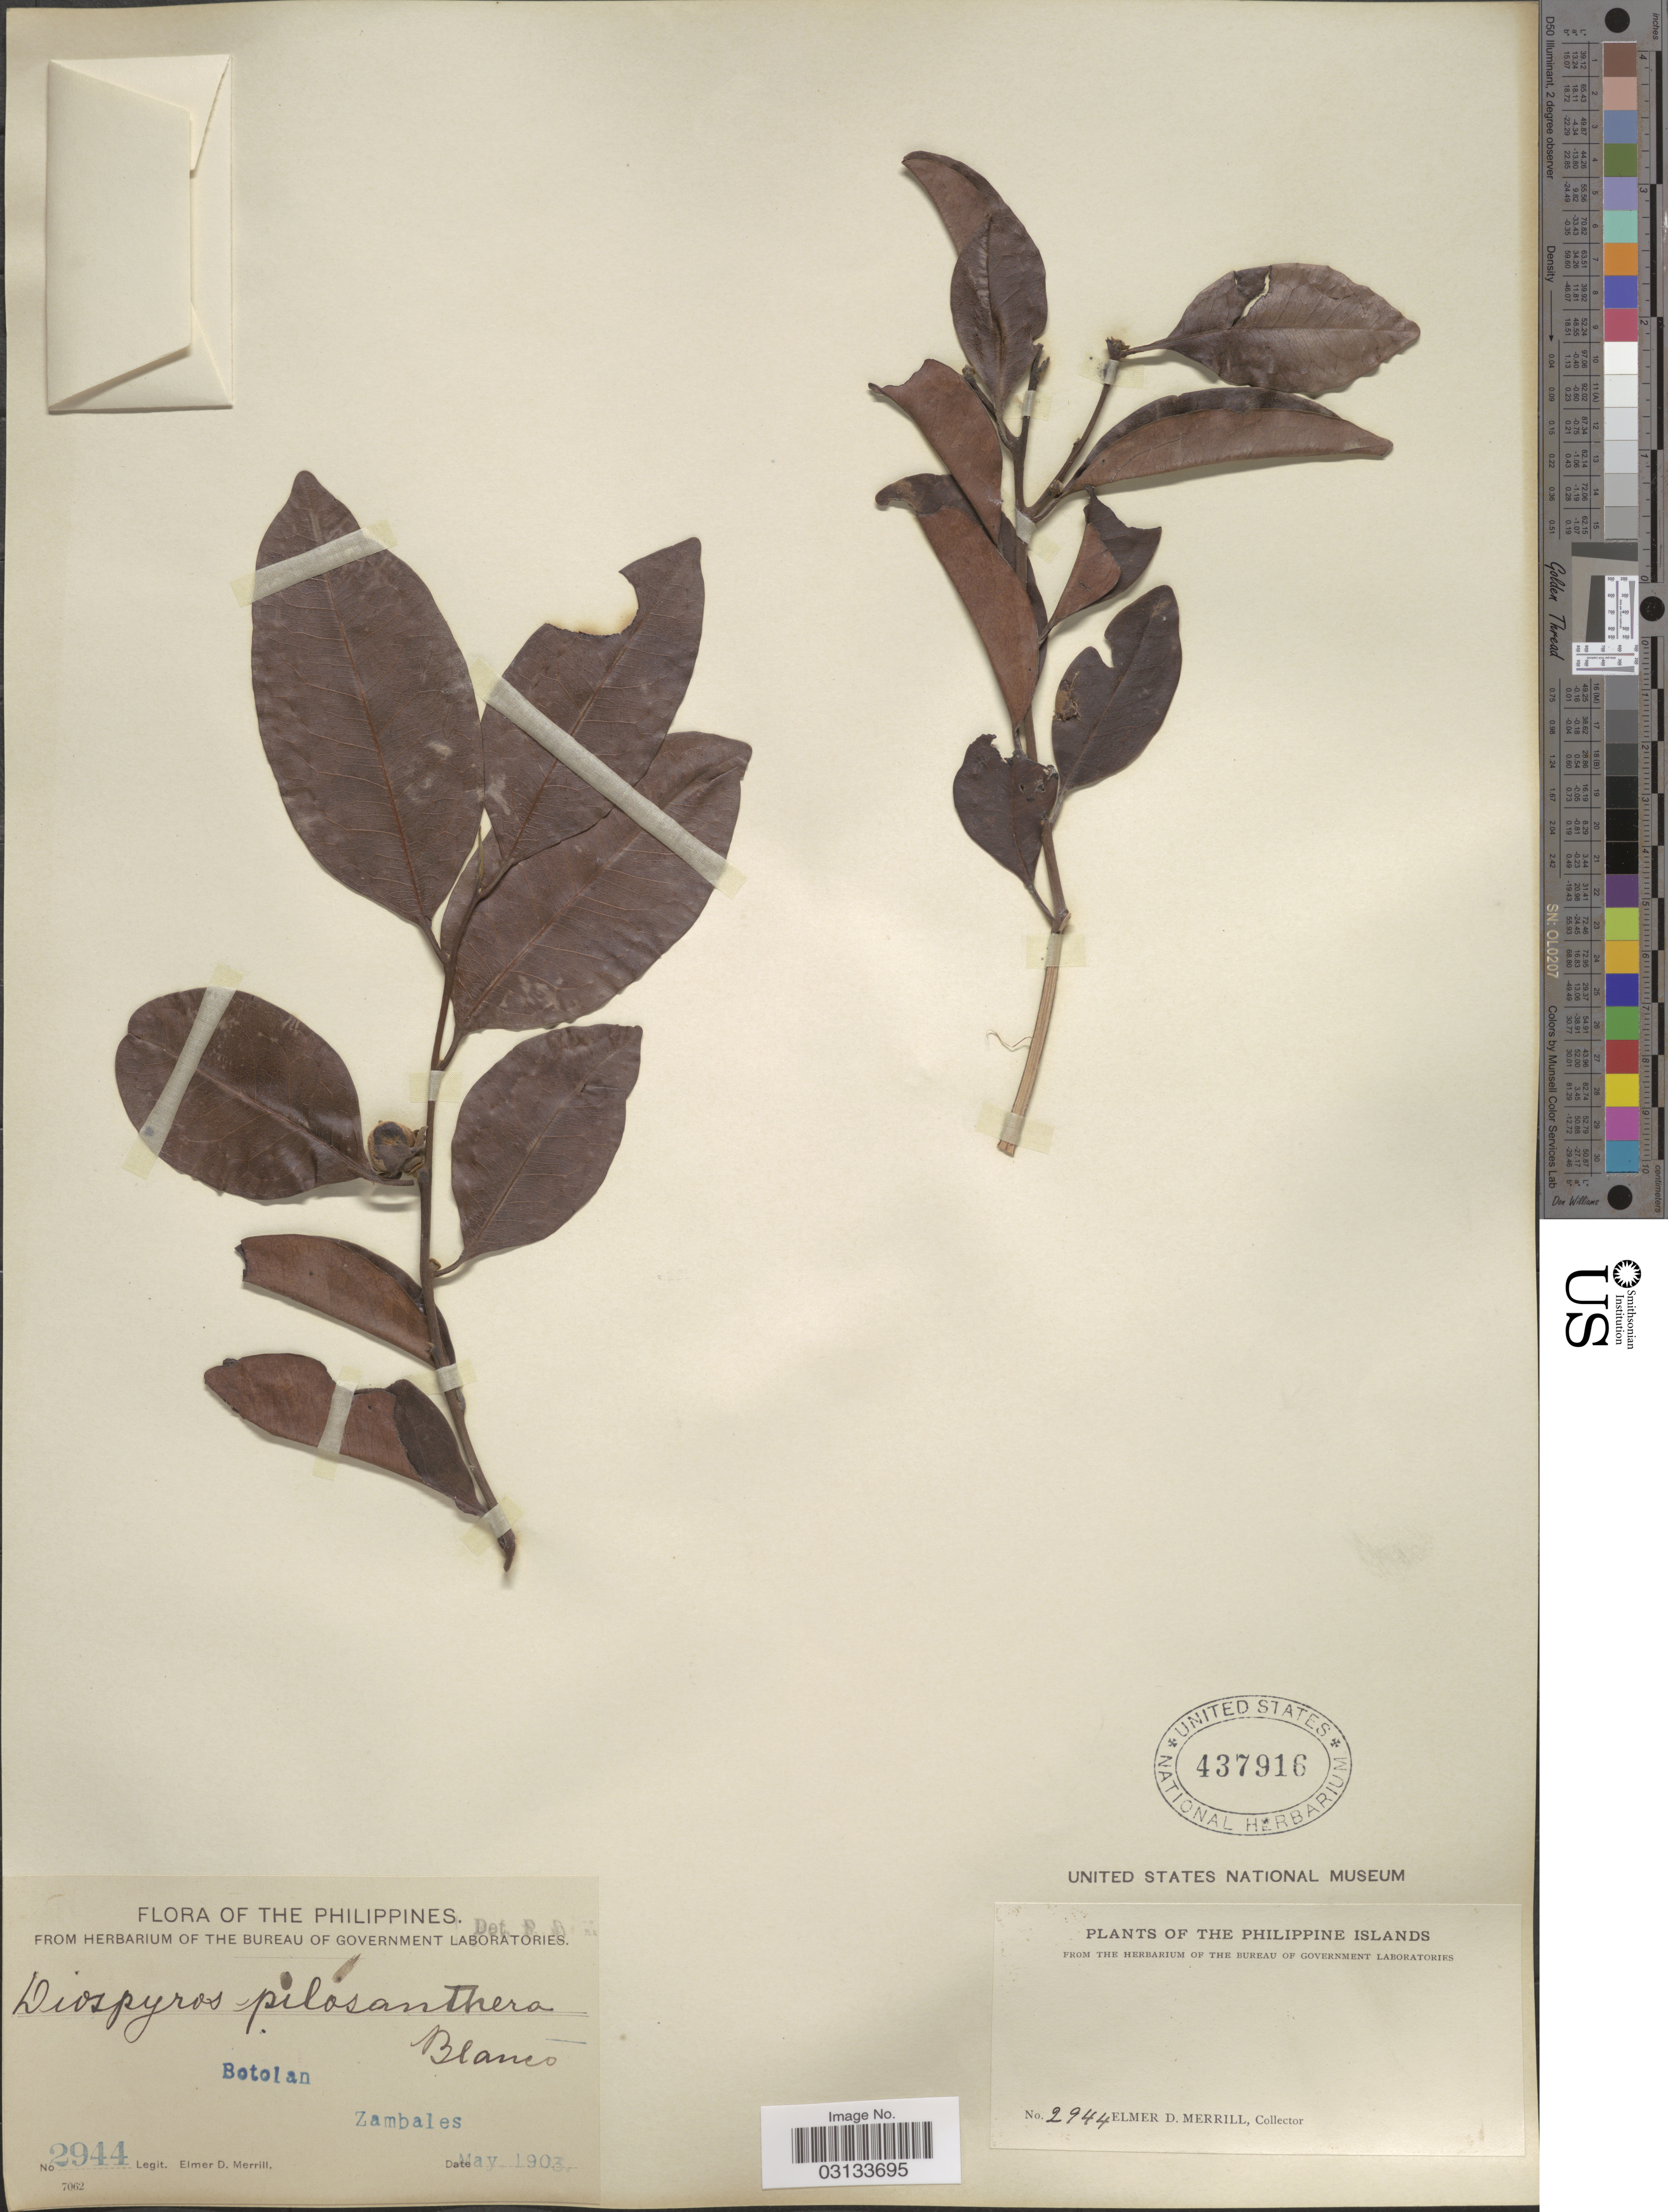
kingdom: Plantae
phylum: Tracheophyta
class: Magnoliopsida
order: Ericales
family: Ebenaceae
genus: Diospyros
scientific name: Diospyros pilosanthera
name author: Blanco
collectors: E. D. Merrill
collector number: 2944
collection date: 1903-05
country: Philippines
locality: Philippine Islands. Botolan. Zambales.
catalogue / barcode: US 437916